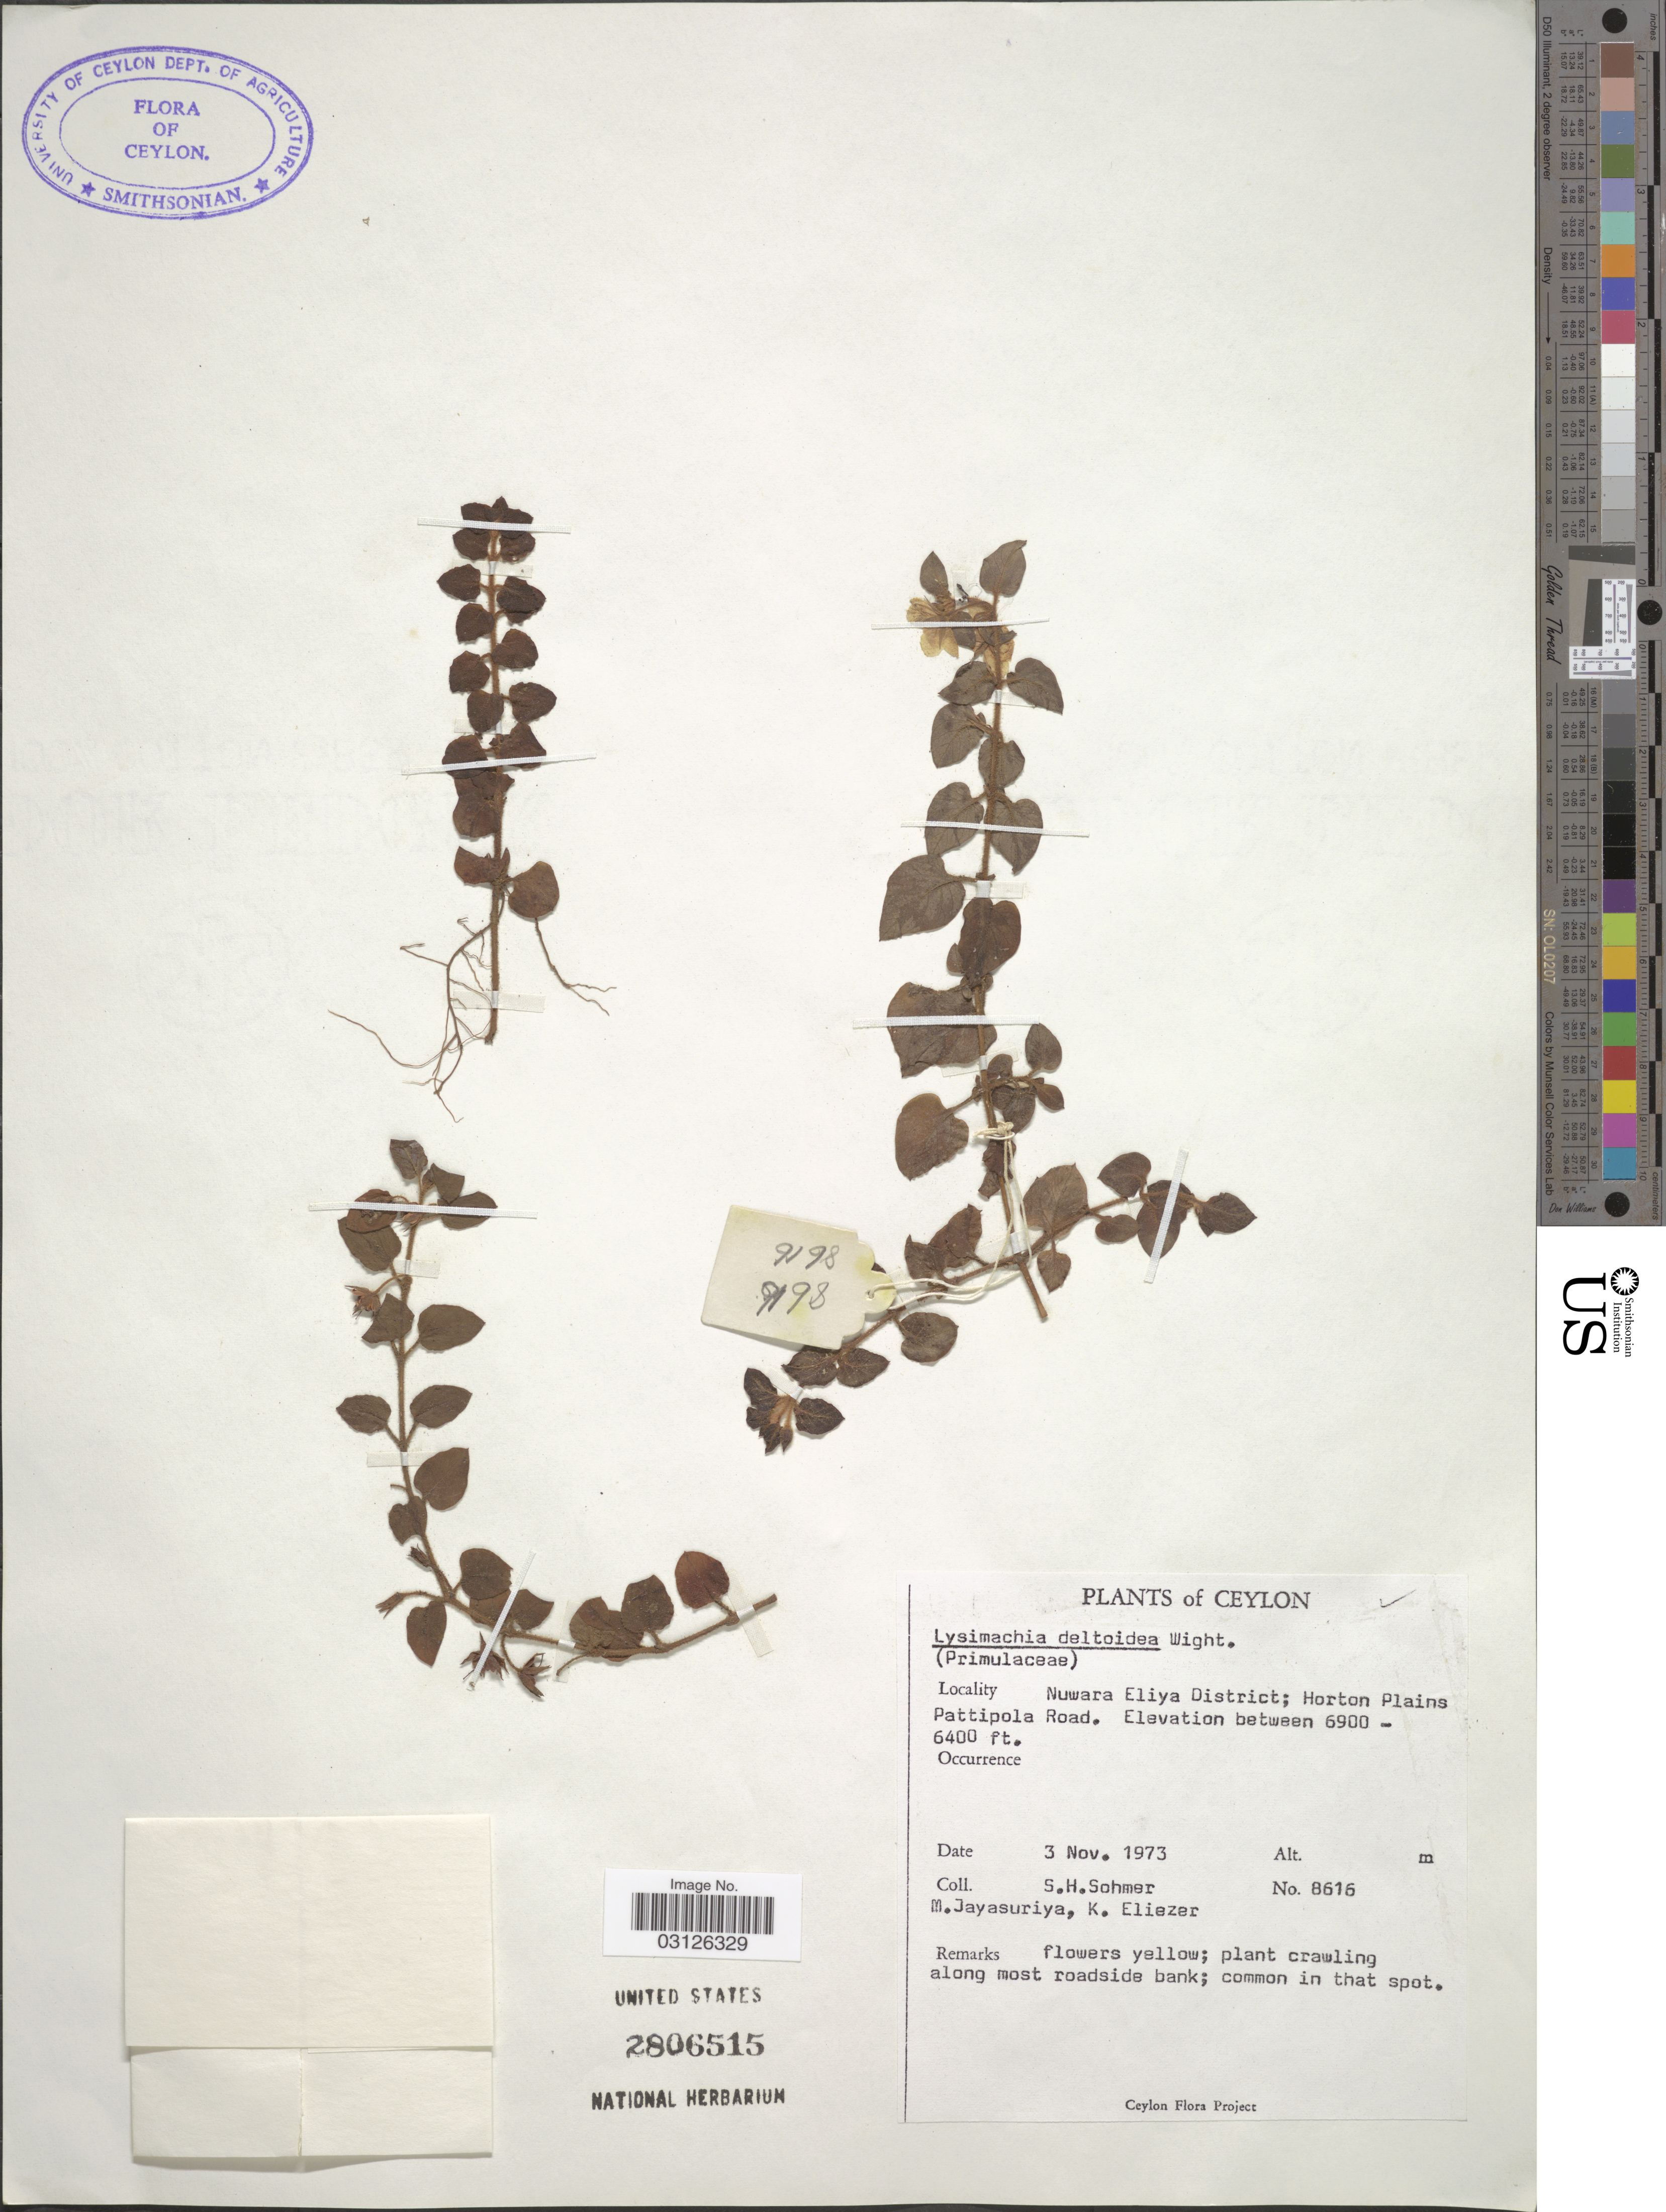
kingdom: Plantae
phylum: Tracheophyta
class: Magnoliopsida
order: Ericales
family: Primulaceae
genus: Lysimachia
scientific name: Lysimachia deltoidea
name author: Wight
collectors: S. H. Sohmer, M. Jayasuriya & K. Eliezer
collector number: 8616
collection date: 1973-11-03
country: Sri Lanka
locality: Ceylon. Nuwara Eliya District; Horton Plains, Pattipola Road.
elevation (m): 1951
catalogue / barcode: US 2806515